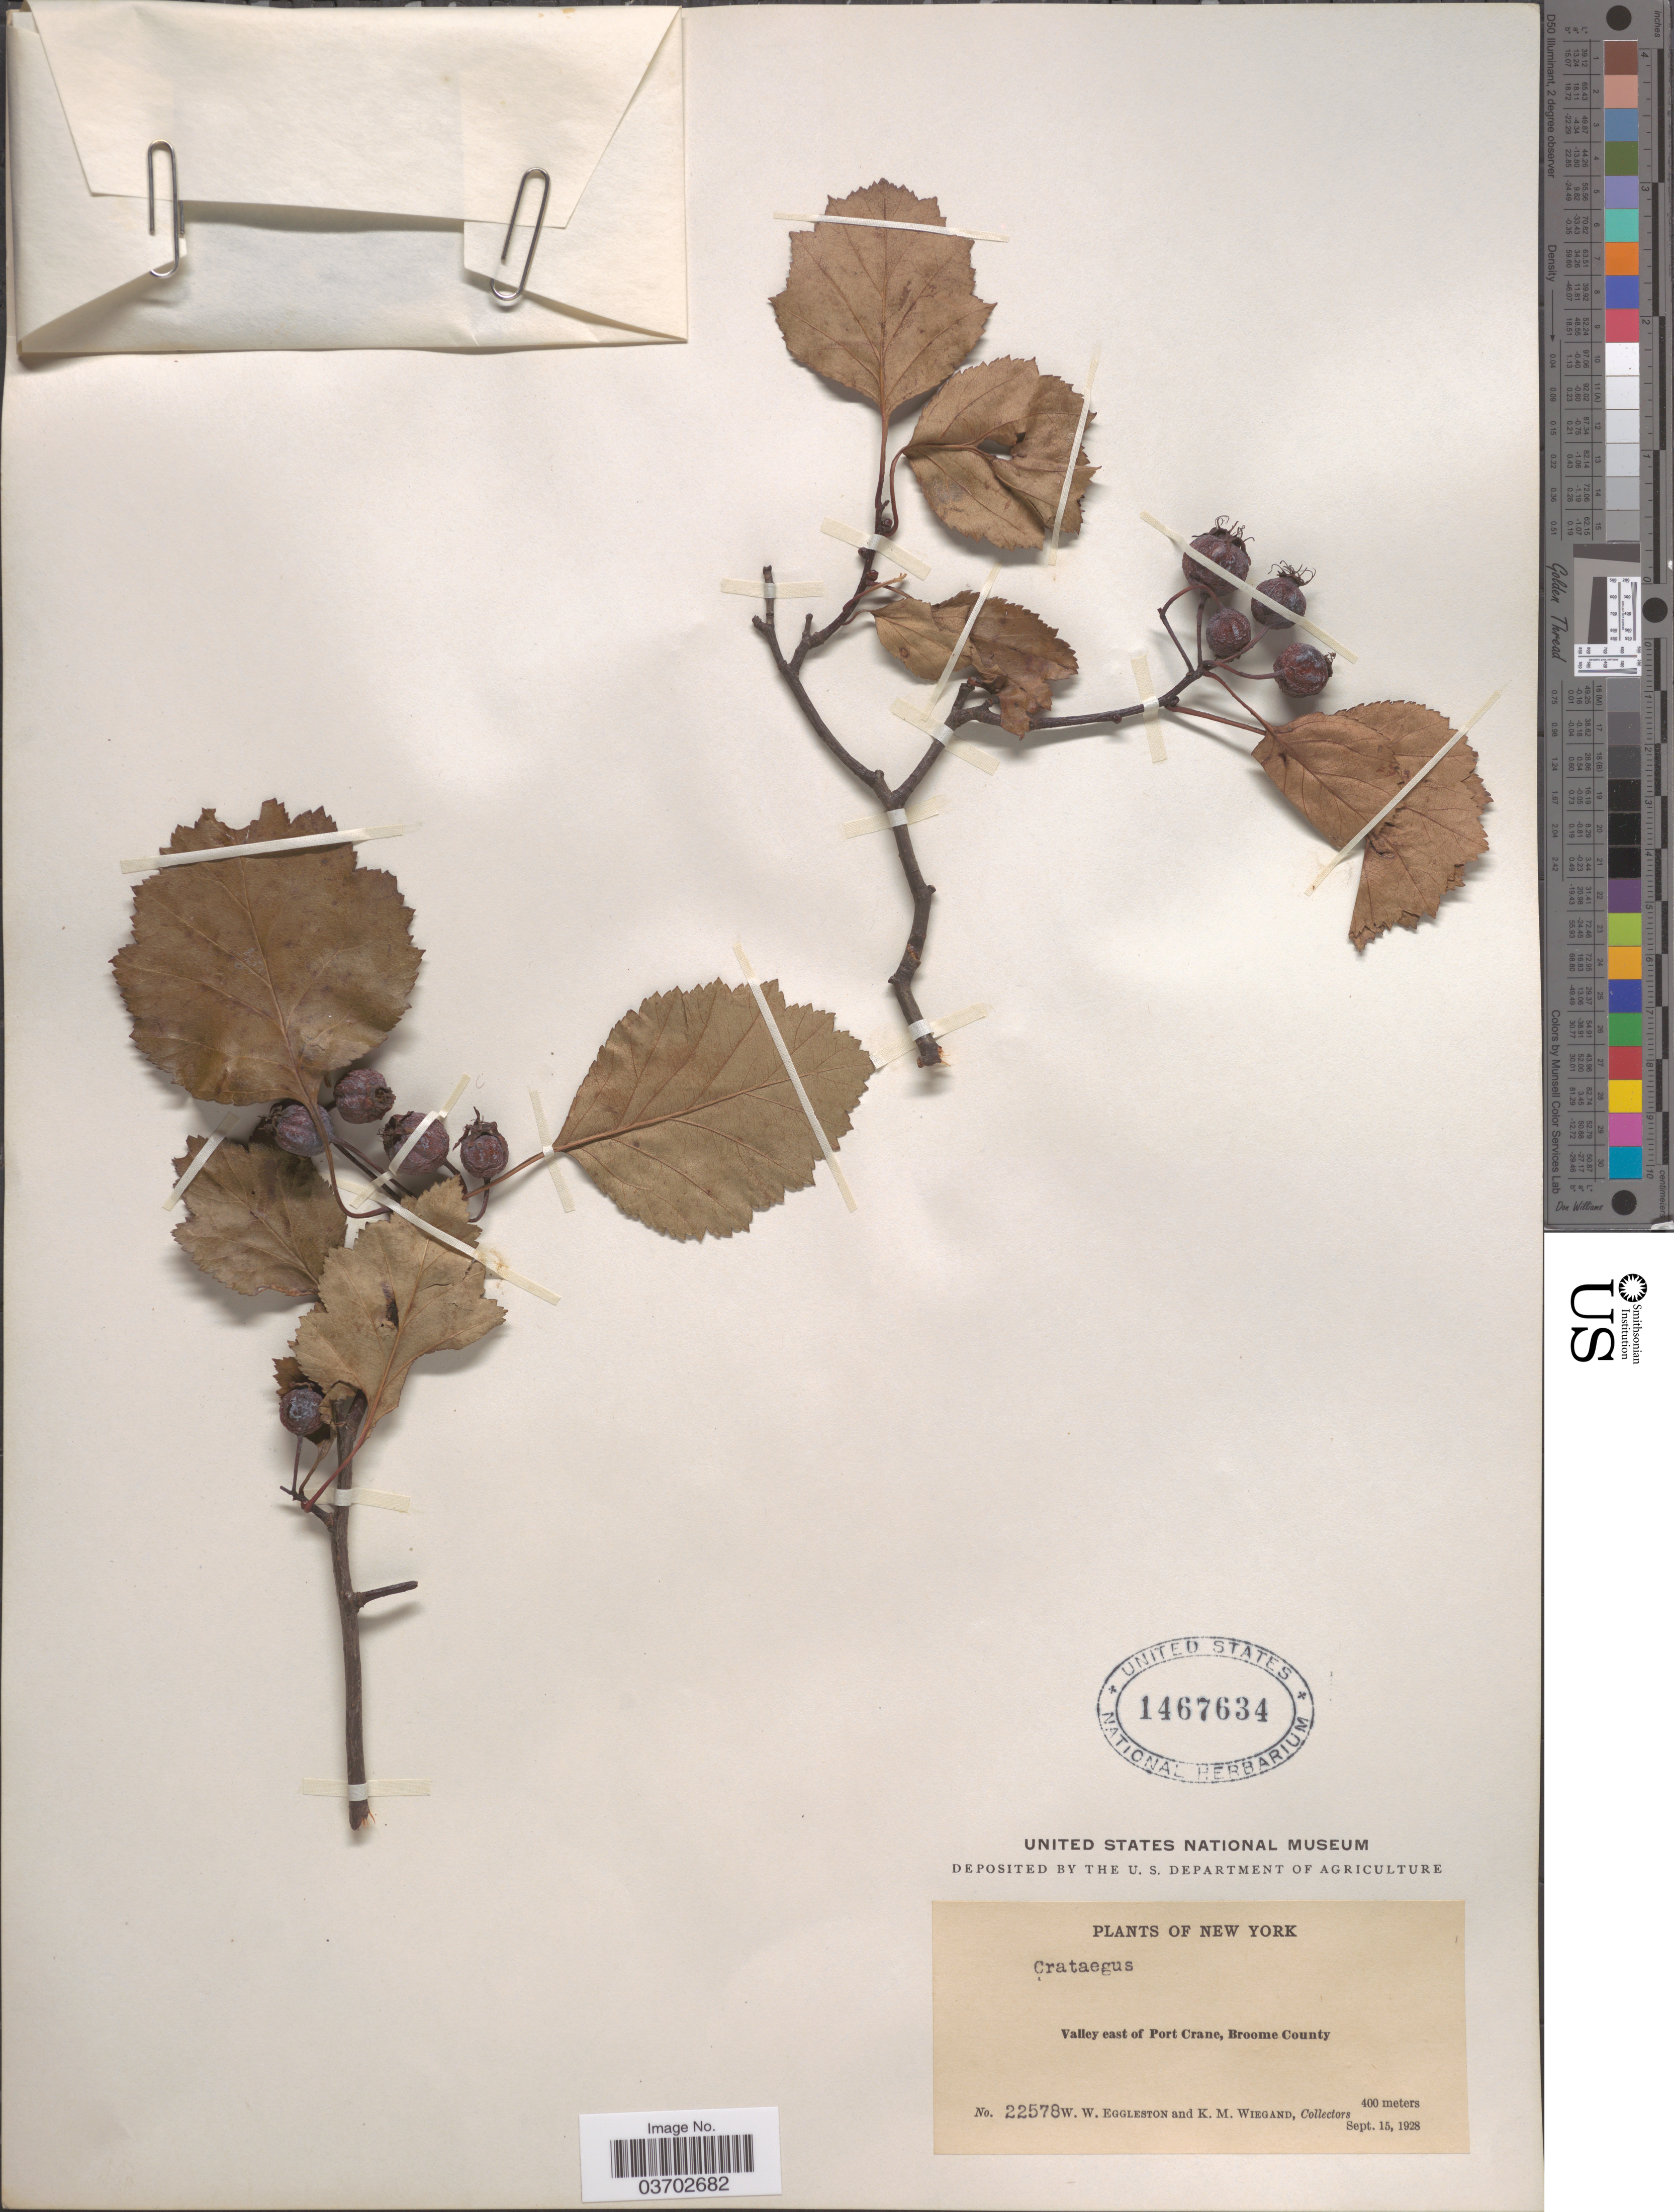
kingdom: Plantae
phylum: Tracheophyta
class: Magnoliopsida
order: Rosales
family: Rosaceae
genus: Crataegus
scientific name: Crataegus sp.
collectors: W. W. Eggleston & K. M. Wiegand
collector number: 22578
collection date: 1928-09-15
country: United States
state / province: New York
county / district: Broome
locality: Valley east of Port Crane, Broome County.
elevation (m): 400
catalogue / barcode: US 1467634